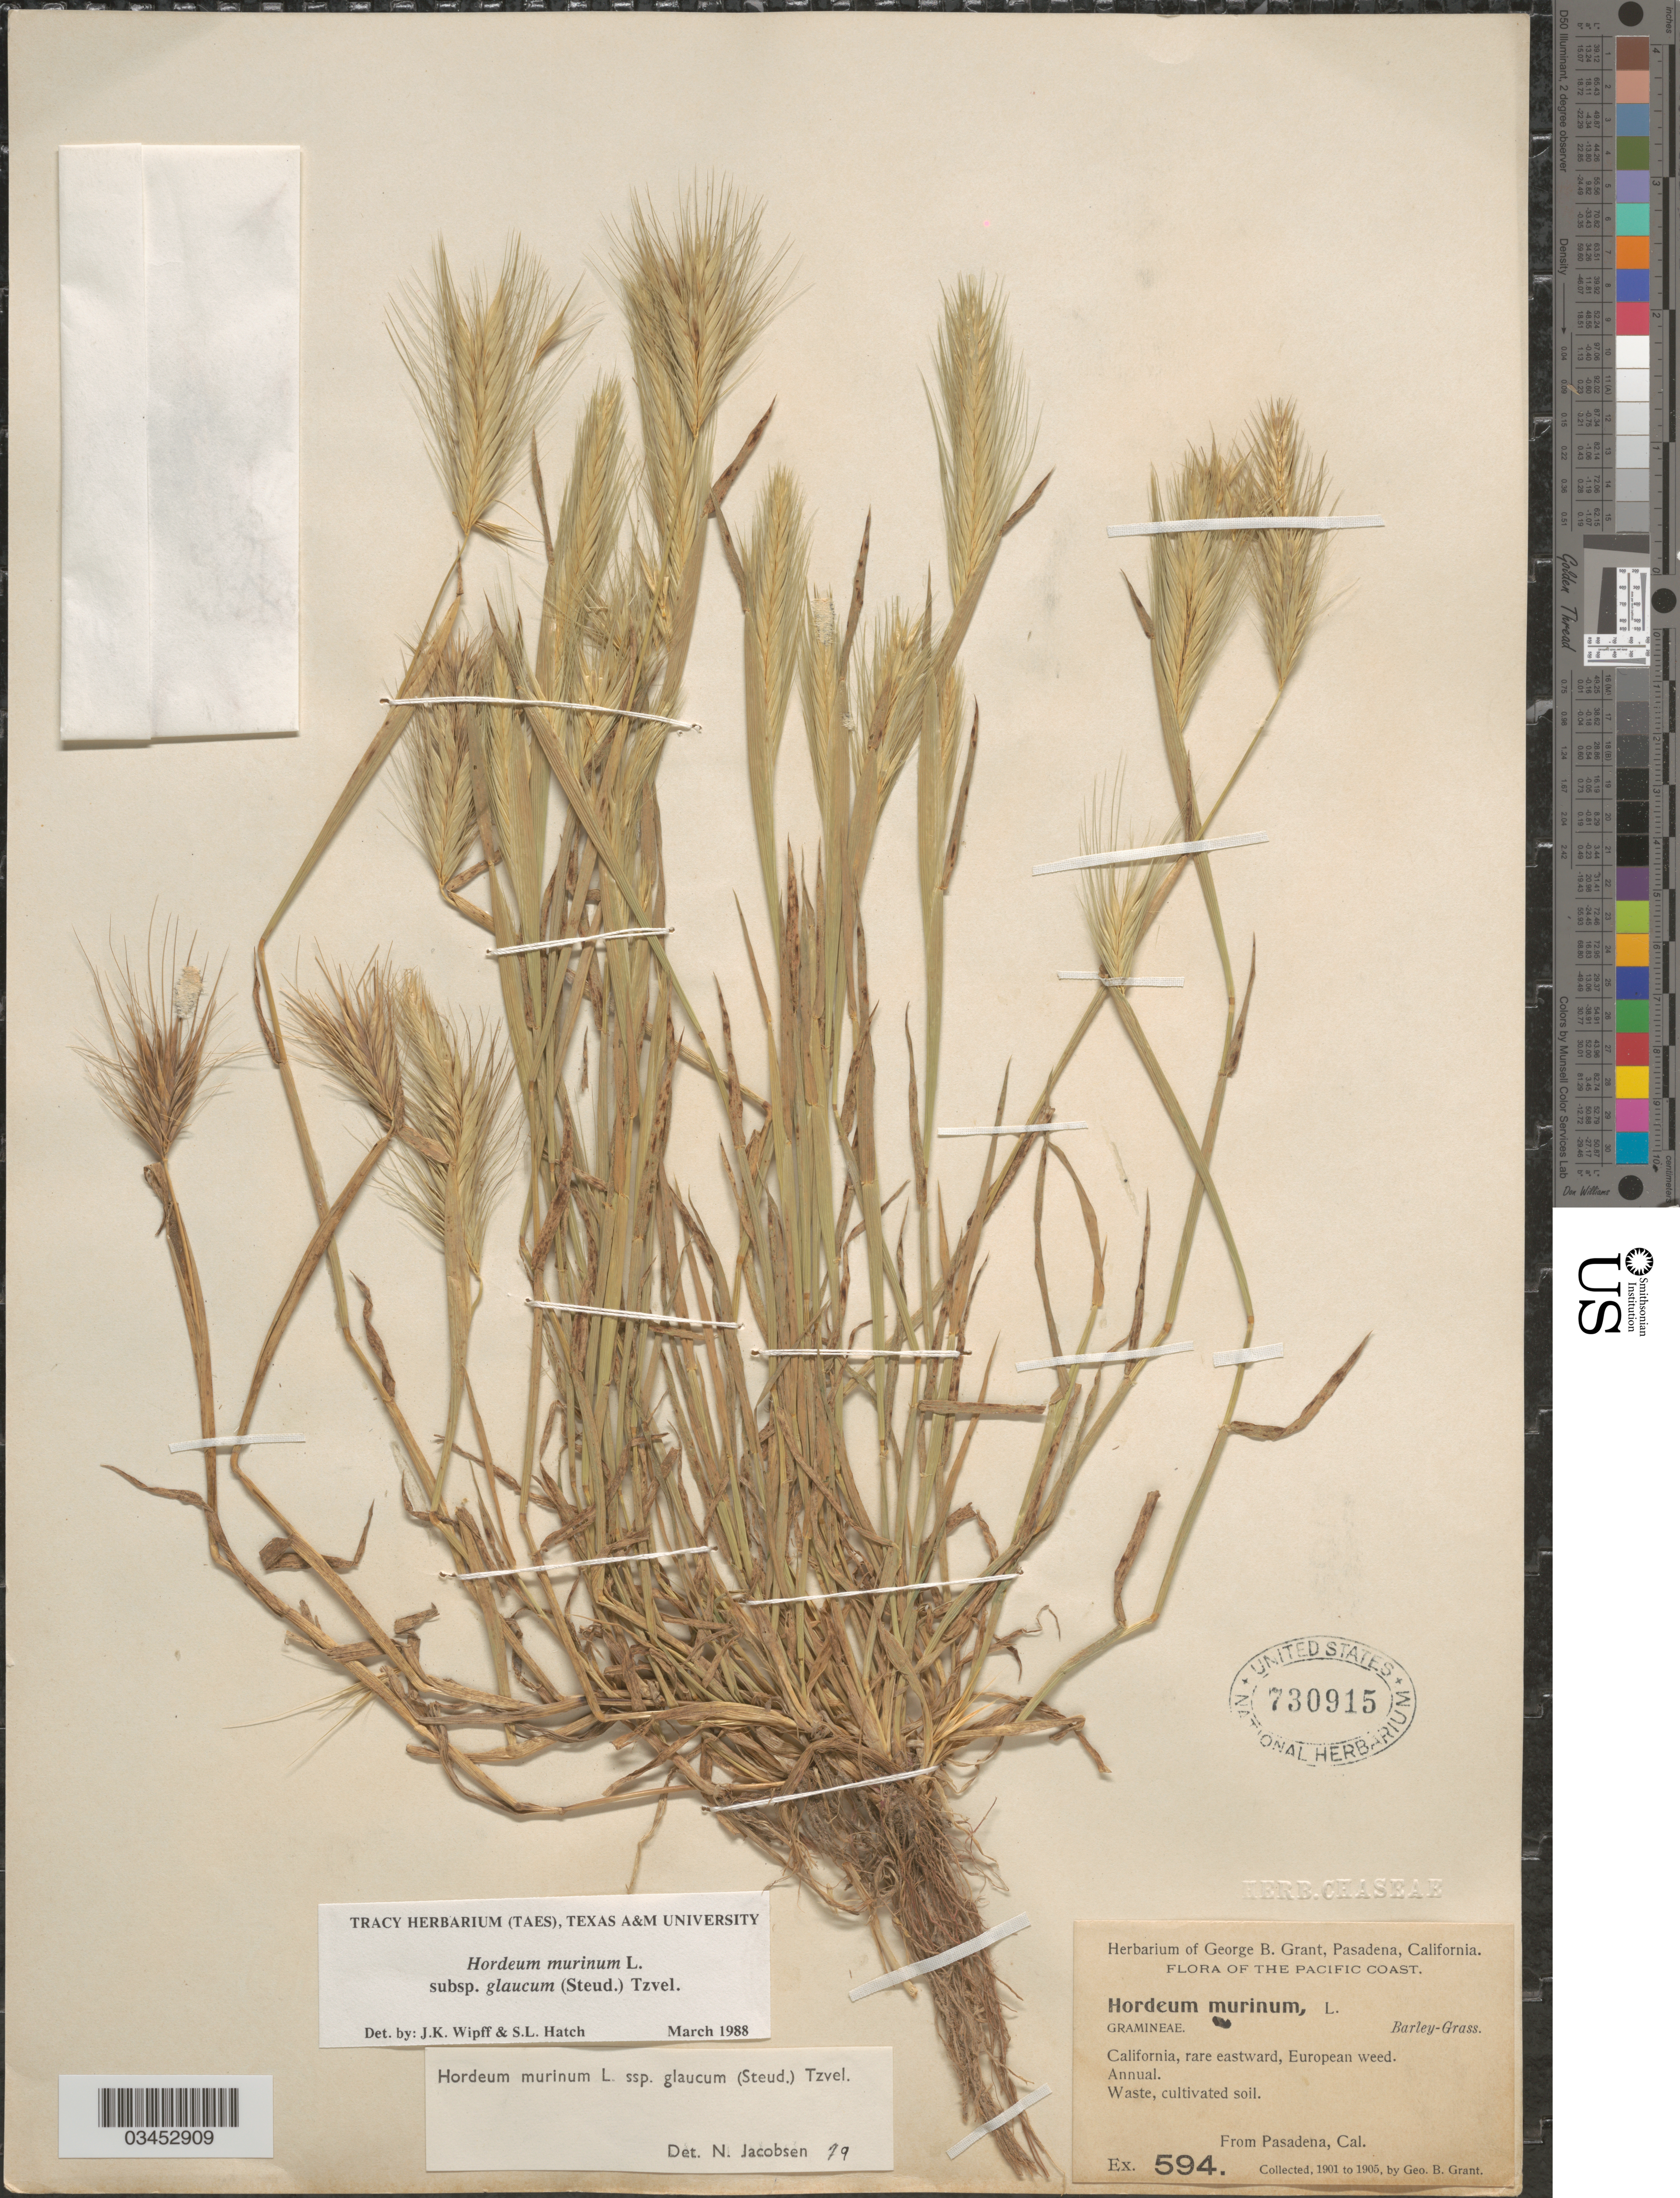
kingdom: Plantae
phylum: Tracheophyta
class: Liliopsida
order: Poales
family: Poaceae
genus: Hordeum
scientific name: Hordeum murinum subsp. glaucum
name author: (Steud.) Tzvelev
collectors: G. Grant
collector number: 594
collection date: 1901/1905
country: United States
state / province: California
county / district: Los Angeles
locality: Pacific Coast. Pasadena.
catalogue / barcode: US 730915